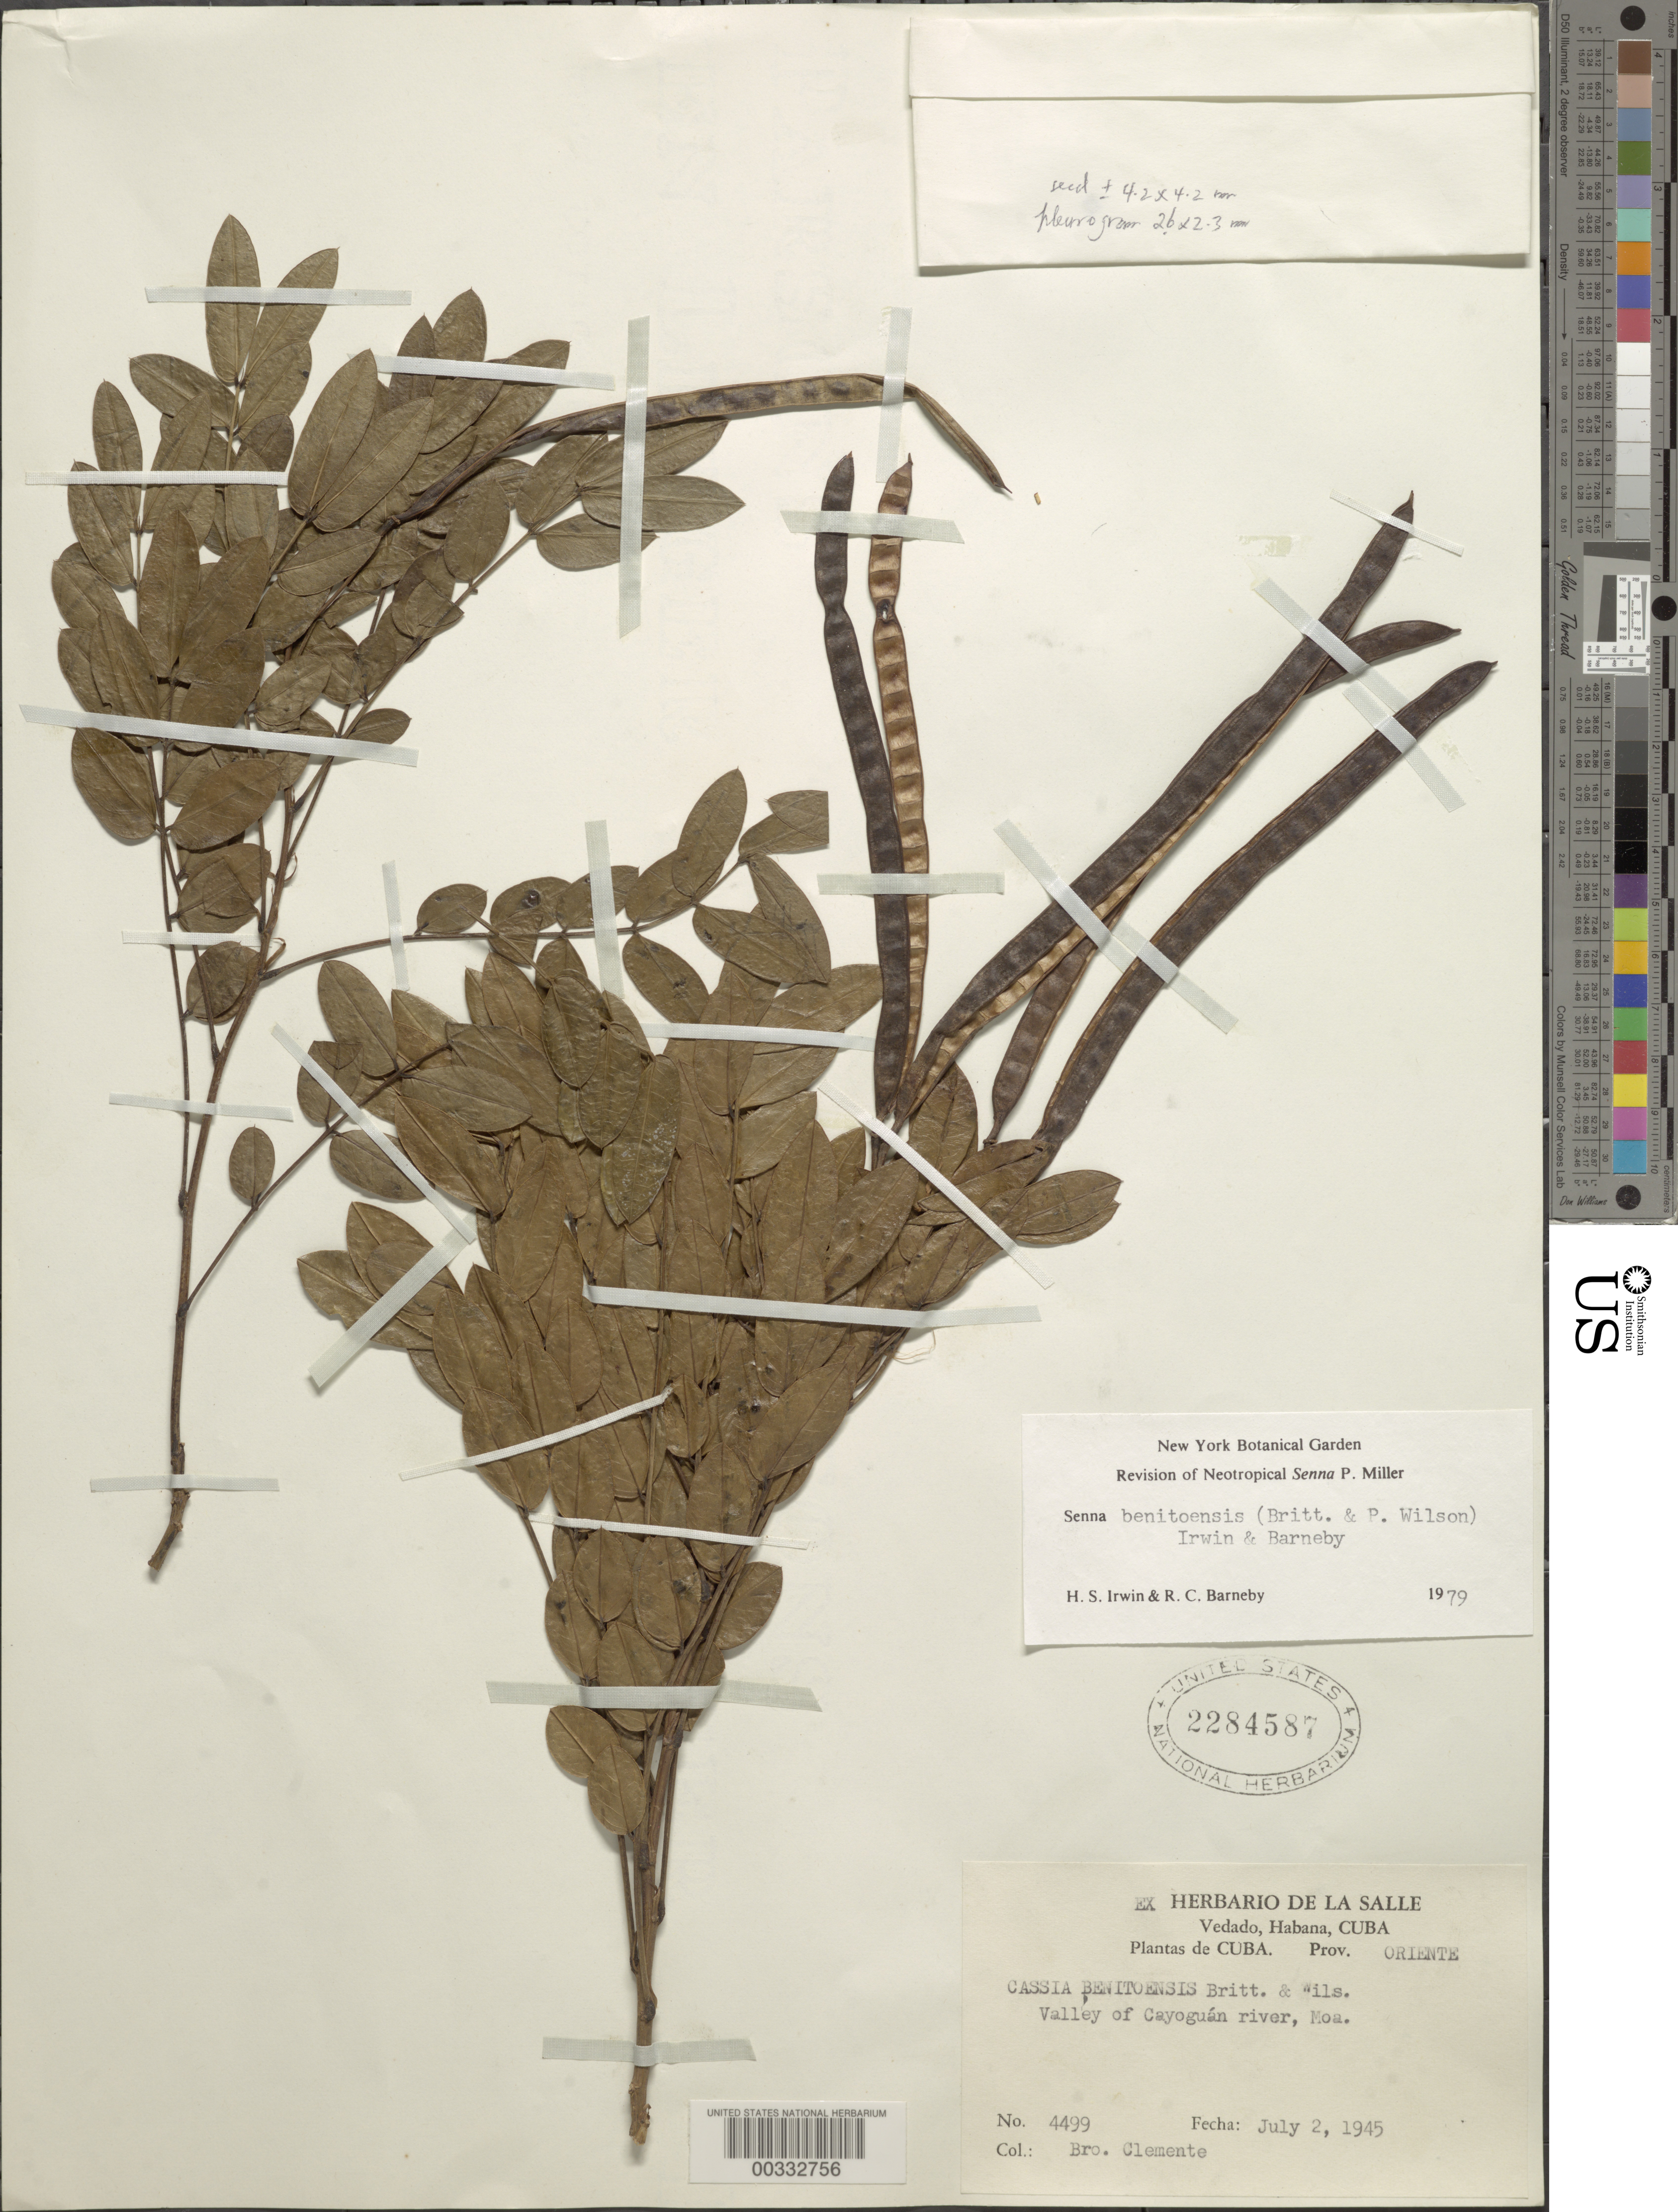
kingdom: Plantae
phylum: Tracheophyta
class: Magnoliopsida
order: Fabales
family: Fabaceae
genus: Senna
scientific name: Senna benitoensis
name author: (Britton & P. Wilson) H.S. Irwin & Barneby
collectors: B. Clement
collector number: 4499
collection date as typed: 02 Jul 1945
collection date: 1945-07-02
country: Cuba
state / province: Oriente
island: Greater Antilles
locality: Valley of cayoguan river, moa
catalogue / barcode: US 2284587